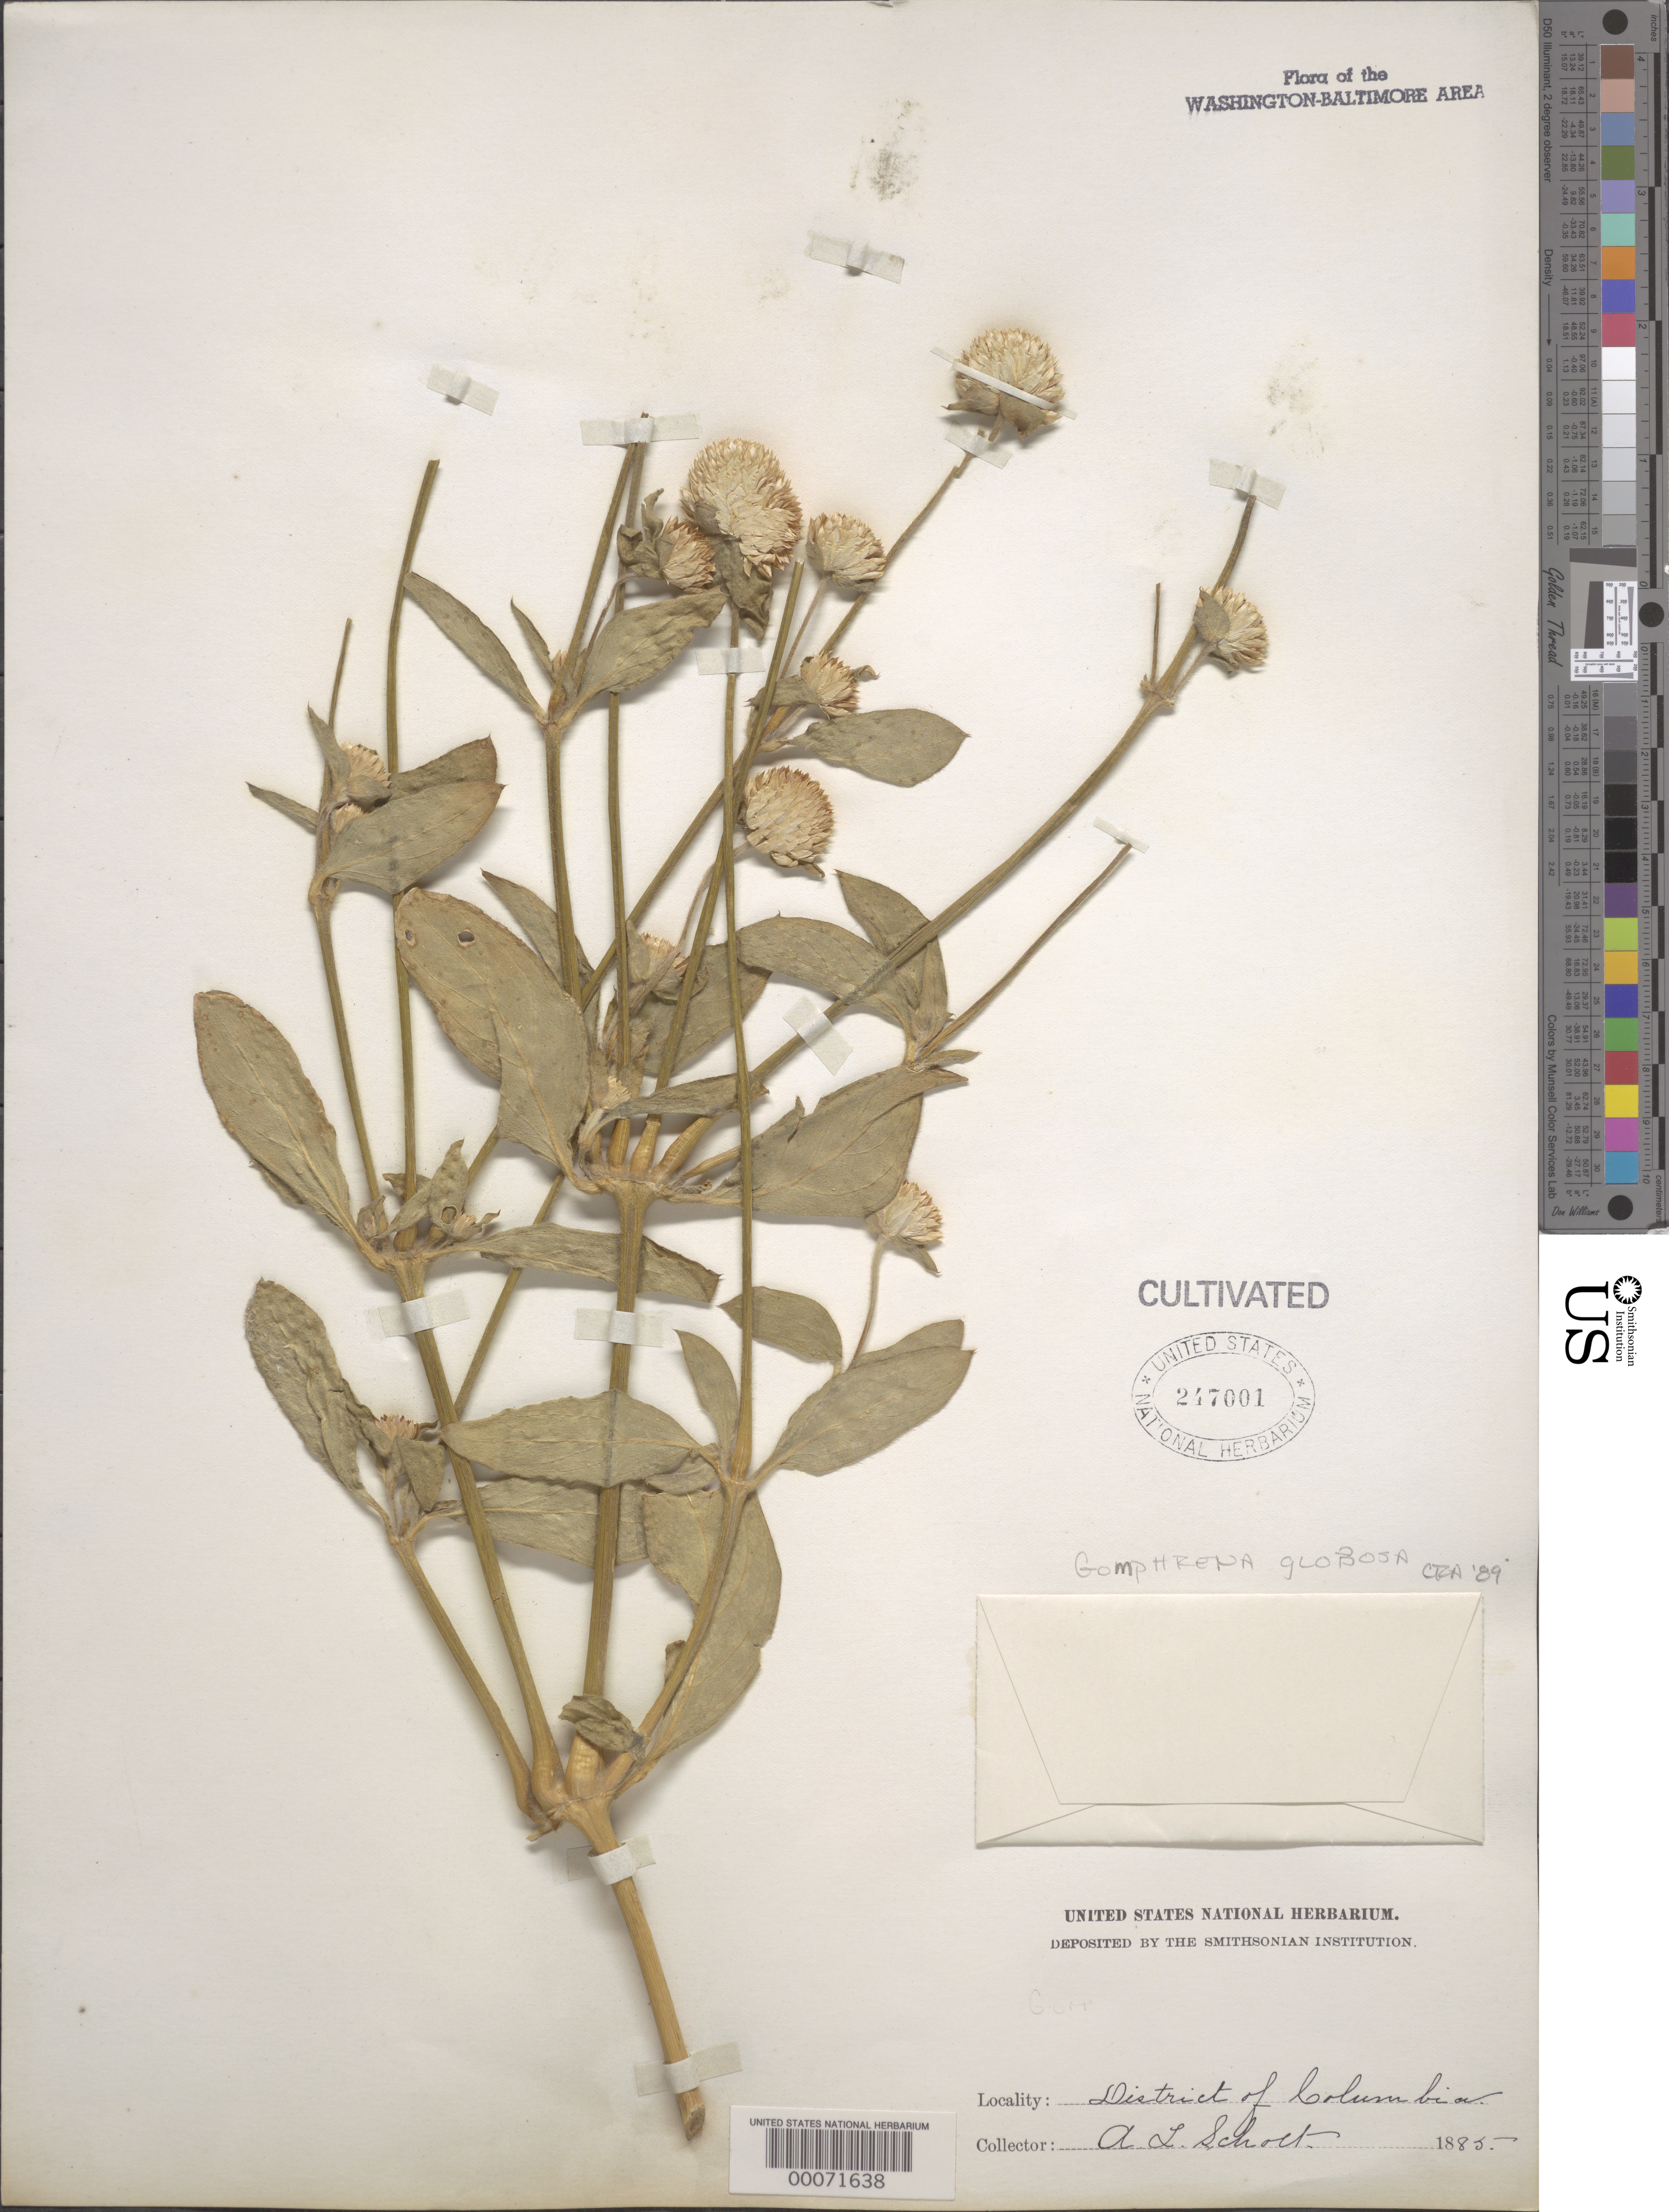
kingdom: Plantae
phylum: Tracheophyta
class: Magnoliopsida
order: Caryophyllales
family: Amaranthaceae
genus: Gomphrena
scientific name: Gomphrena globosa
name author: L.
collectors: A. L. Schott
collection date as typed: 1885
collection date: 1885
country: United States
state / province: District of Columbia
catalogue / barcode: US 247001